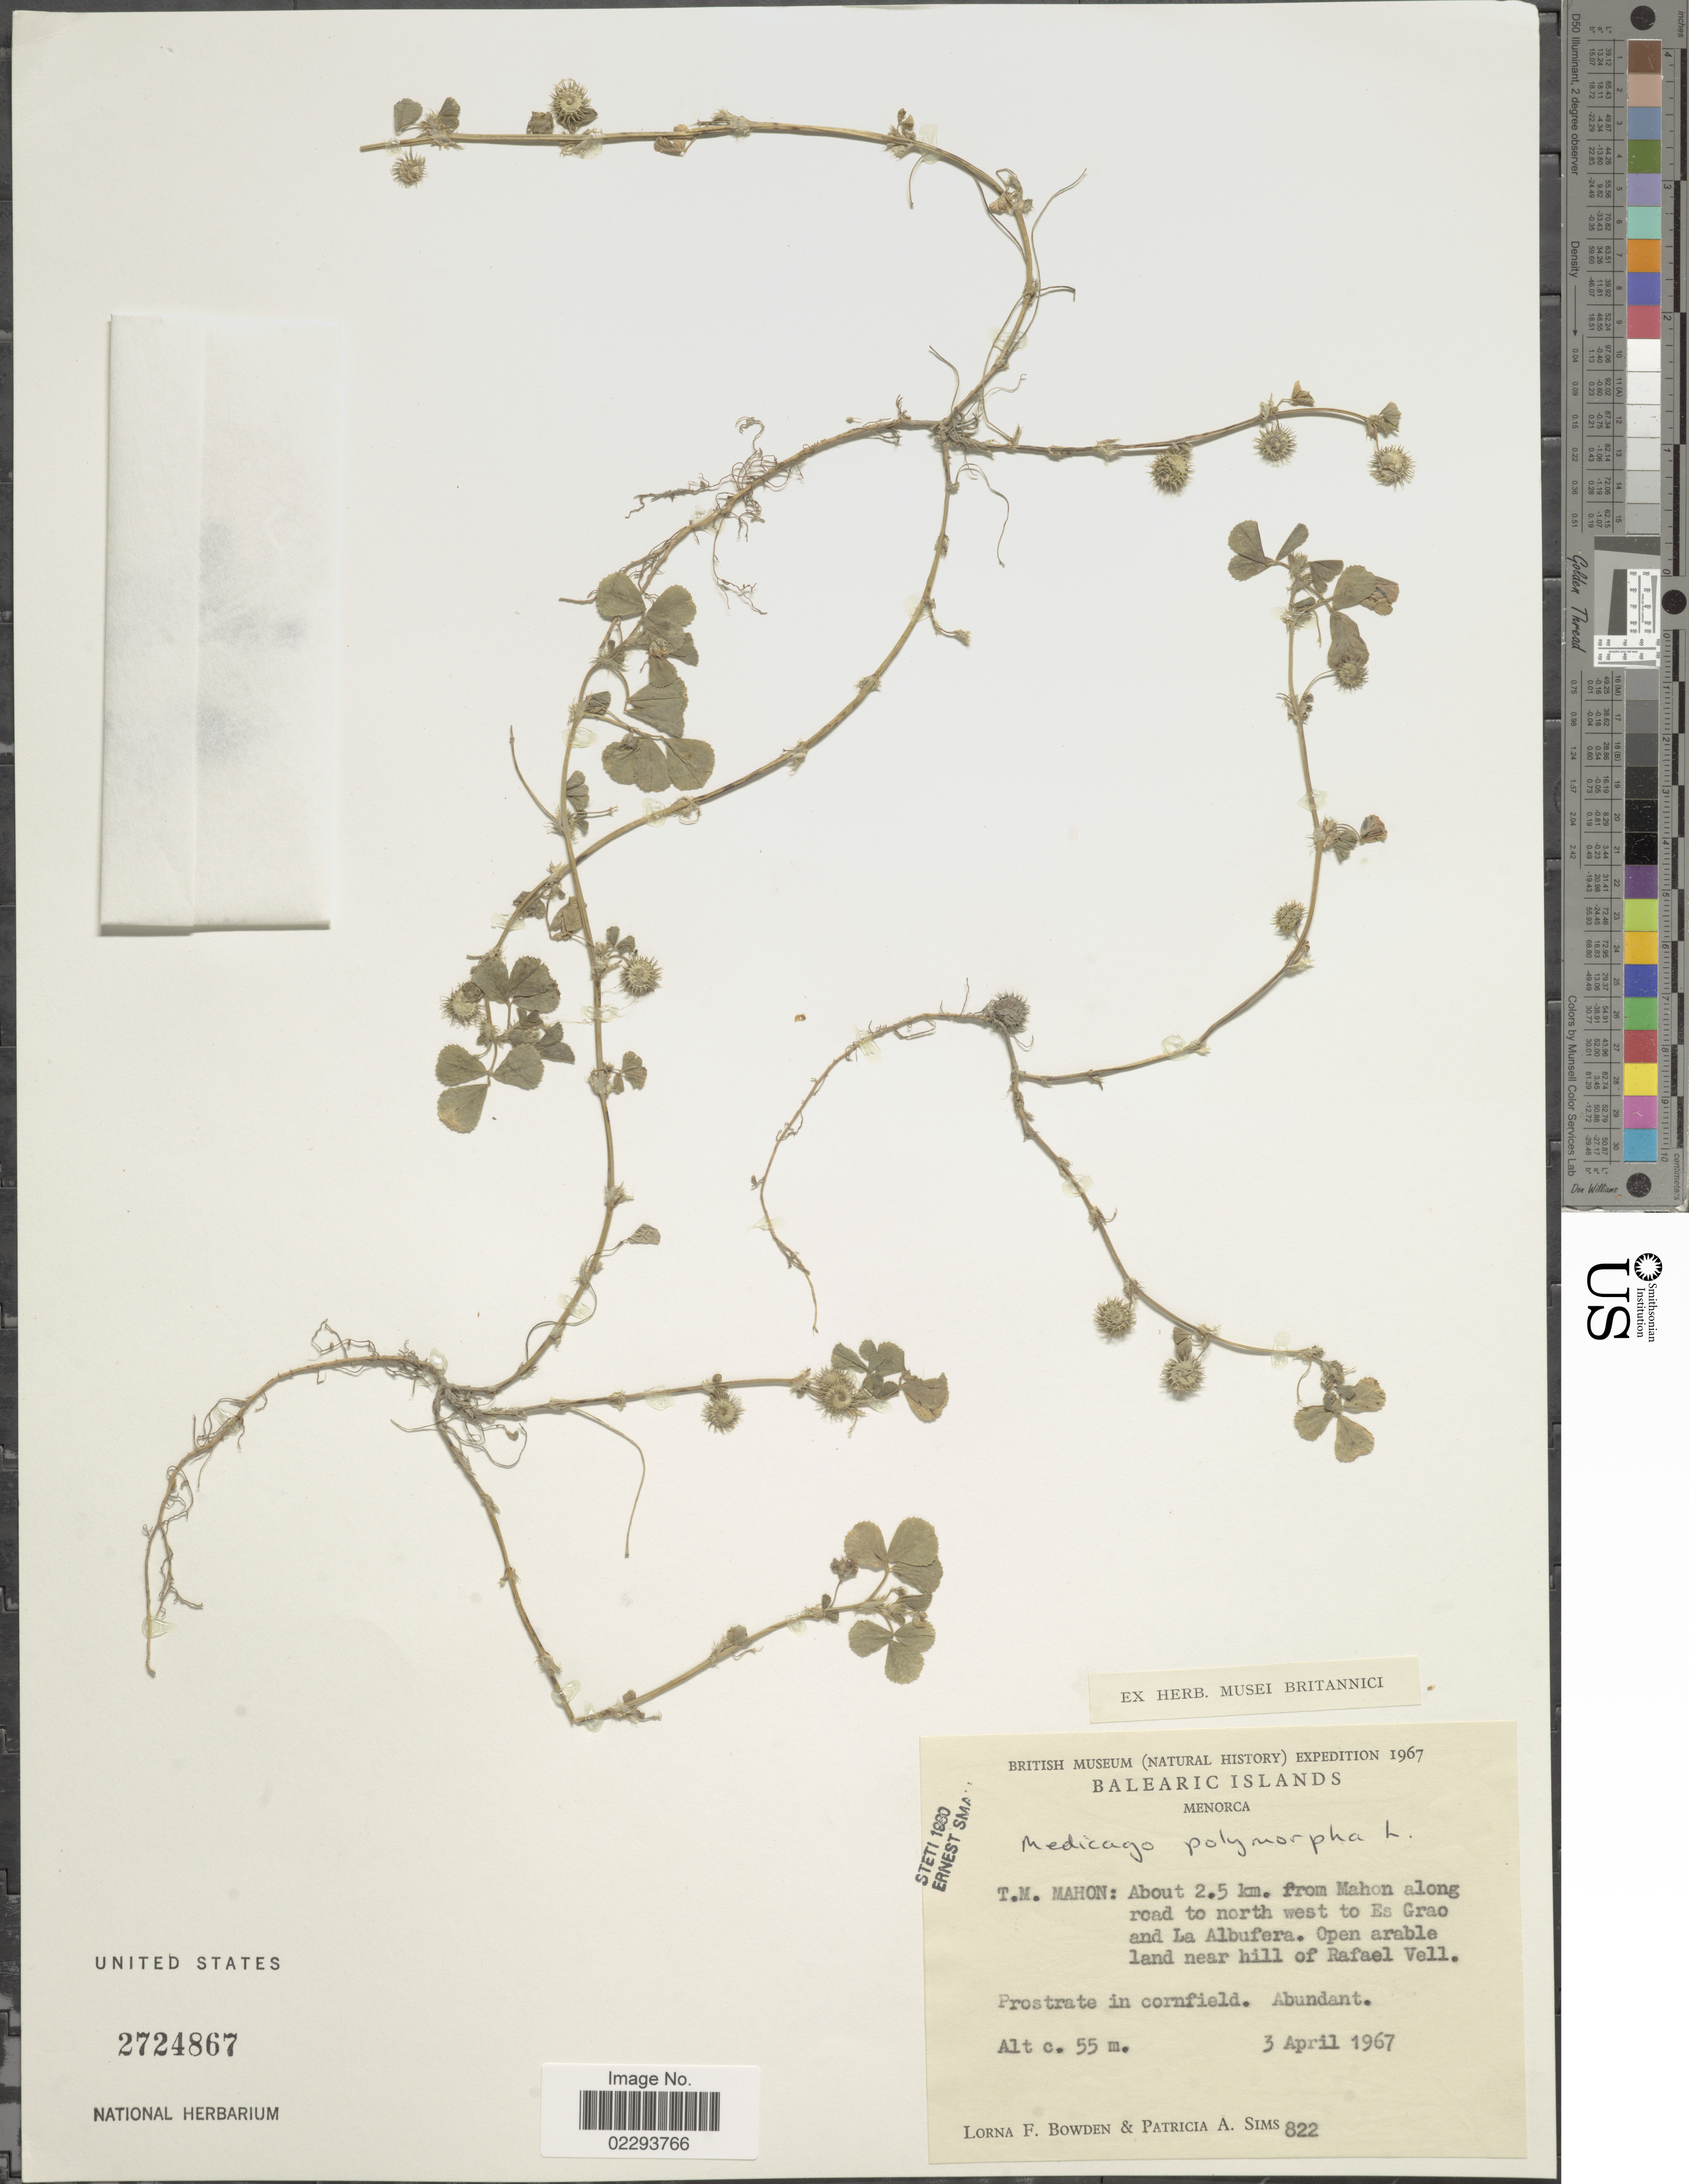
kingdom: Plantae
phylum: Tracheophyta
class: Magnoliopsida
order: Fabales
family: Fabaceae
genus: Medicago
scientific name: Medicago polymorpha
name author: L.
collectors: L. F. Bowden & P. A. Sims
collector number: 822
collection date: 1967-04-03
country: Spain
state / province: Islas Baleares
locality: Balearic Islands. T.M. Mahon: About 2.5 Km. from Mahon along road to north west to Es Grao and La Albufera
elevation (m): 55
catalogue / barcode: US 2724867